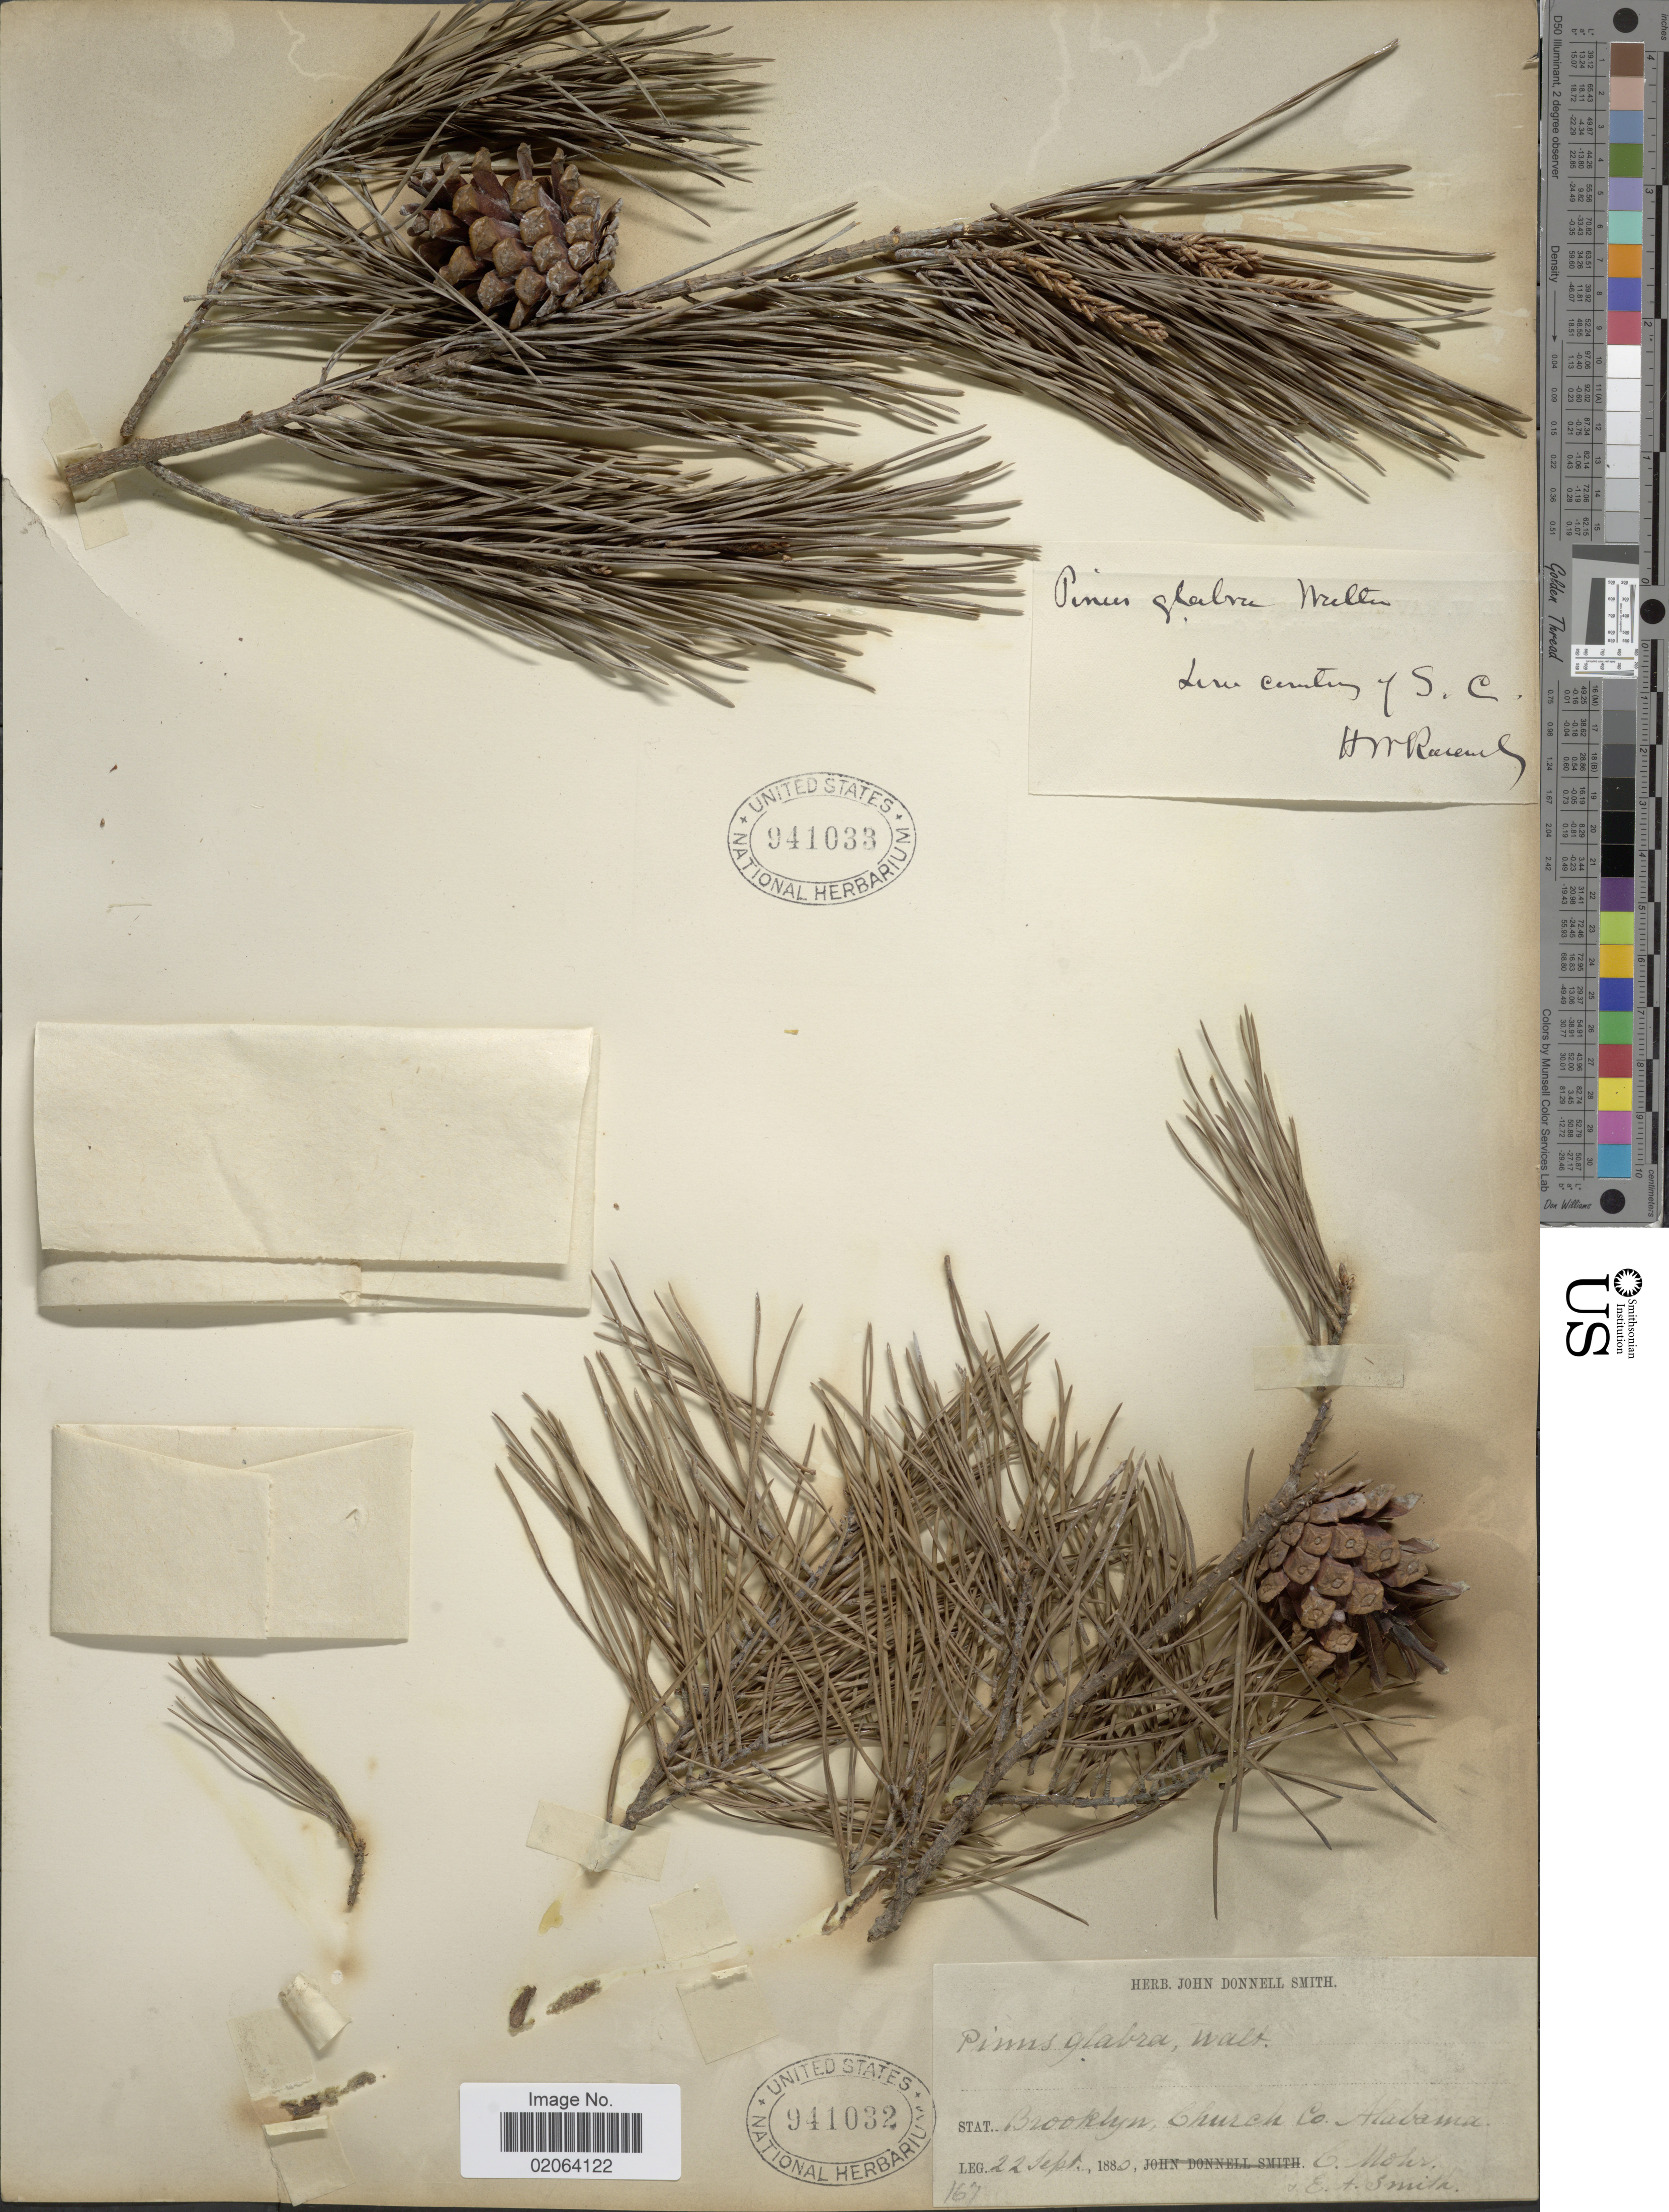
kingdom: Plantae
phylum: Tracheophyta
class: Pinopsida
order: Pinales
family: Pinaceae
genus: Pinus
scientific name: Pinus glabra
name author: Walter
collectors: H. Ravenel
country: United States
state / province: South Carolina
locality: Low country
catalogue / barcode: US 941033-2